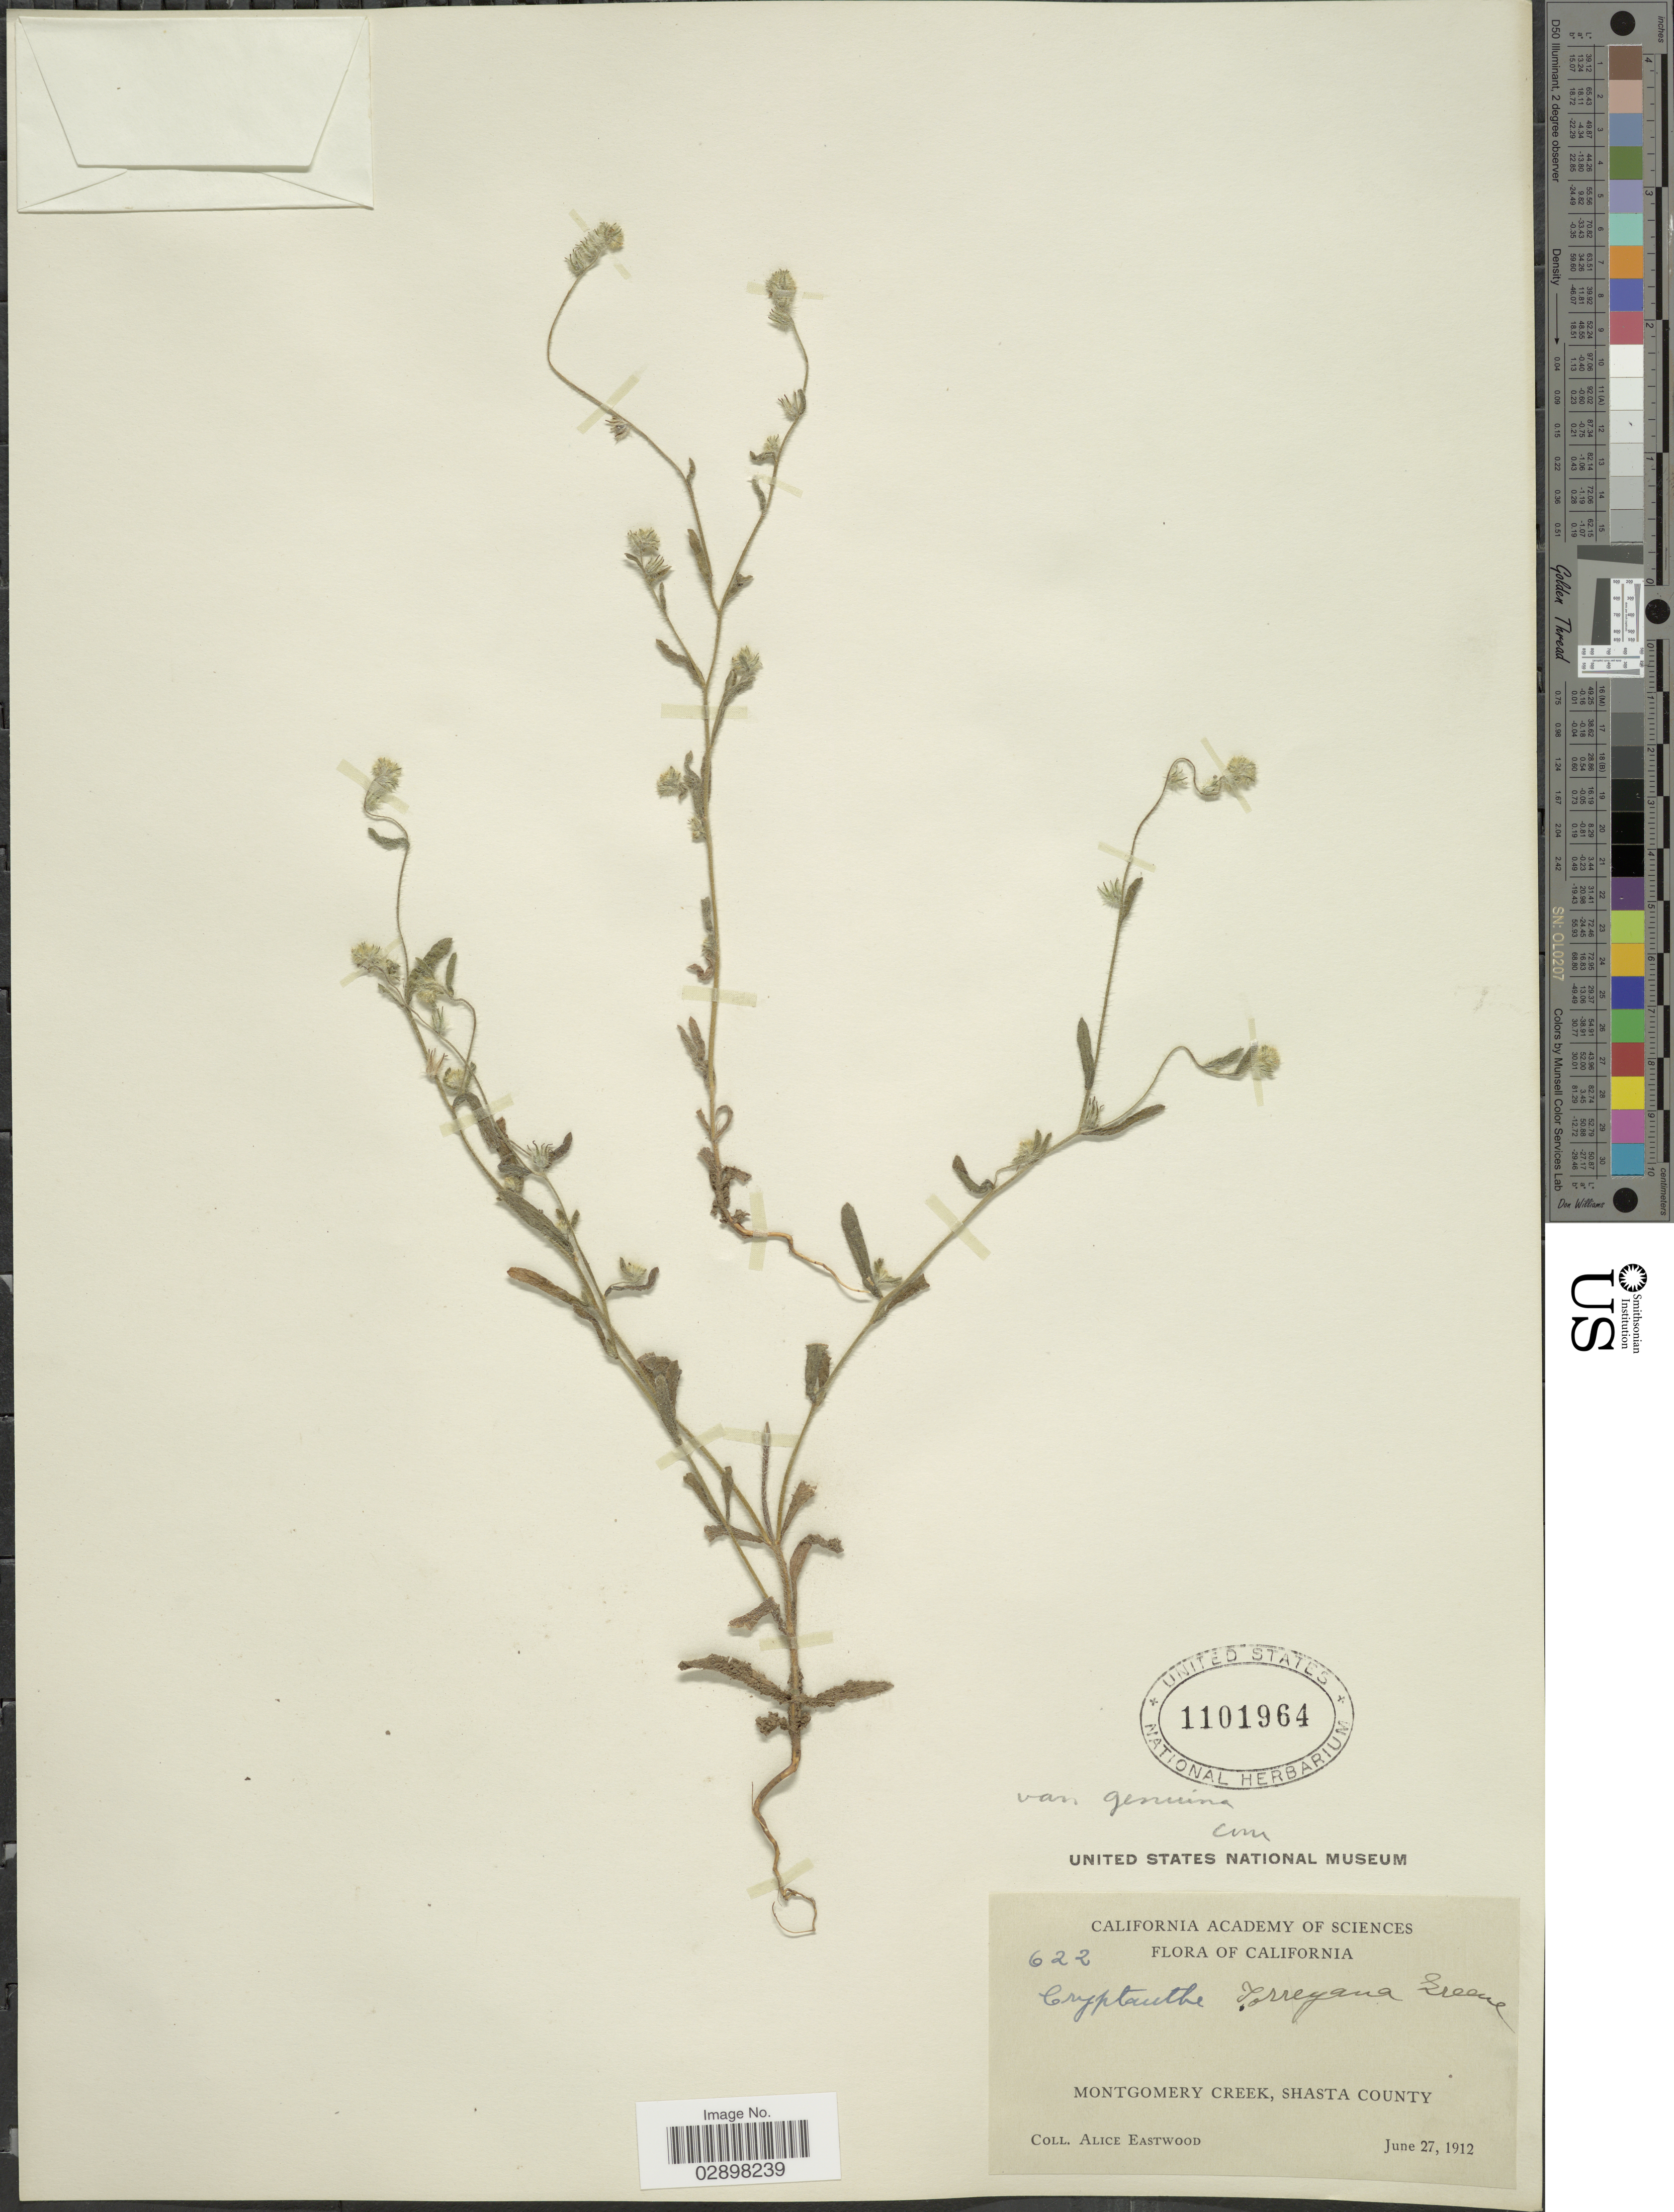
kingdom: Plantae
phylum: Tracheophyta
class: Magnoliopsida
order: Boraginales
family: Boraginaceae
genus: Cryptantha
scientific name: Cryptantha torreyana var. genuina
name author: I.M. Johnst.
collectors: A. Eastwood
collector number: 622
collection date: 1912-06-27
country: United States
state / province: California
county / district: Shasta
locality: Montgomery Creek, Shasta County.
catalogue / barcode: US 1101964